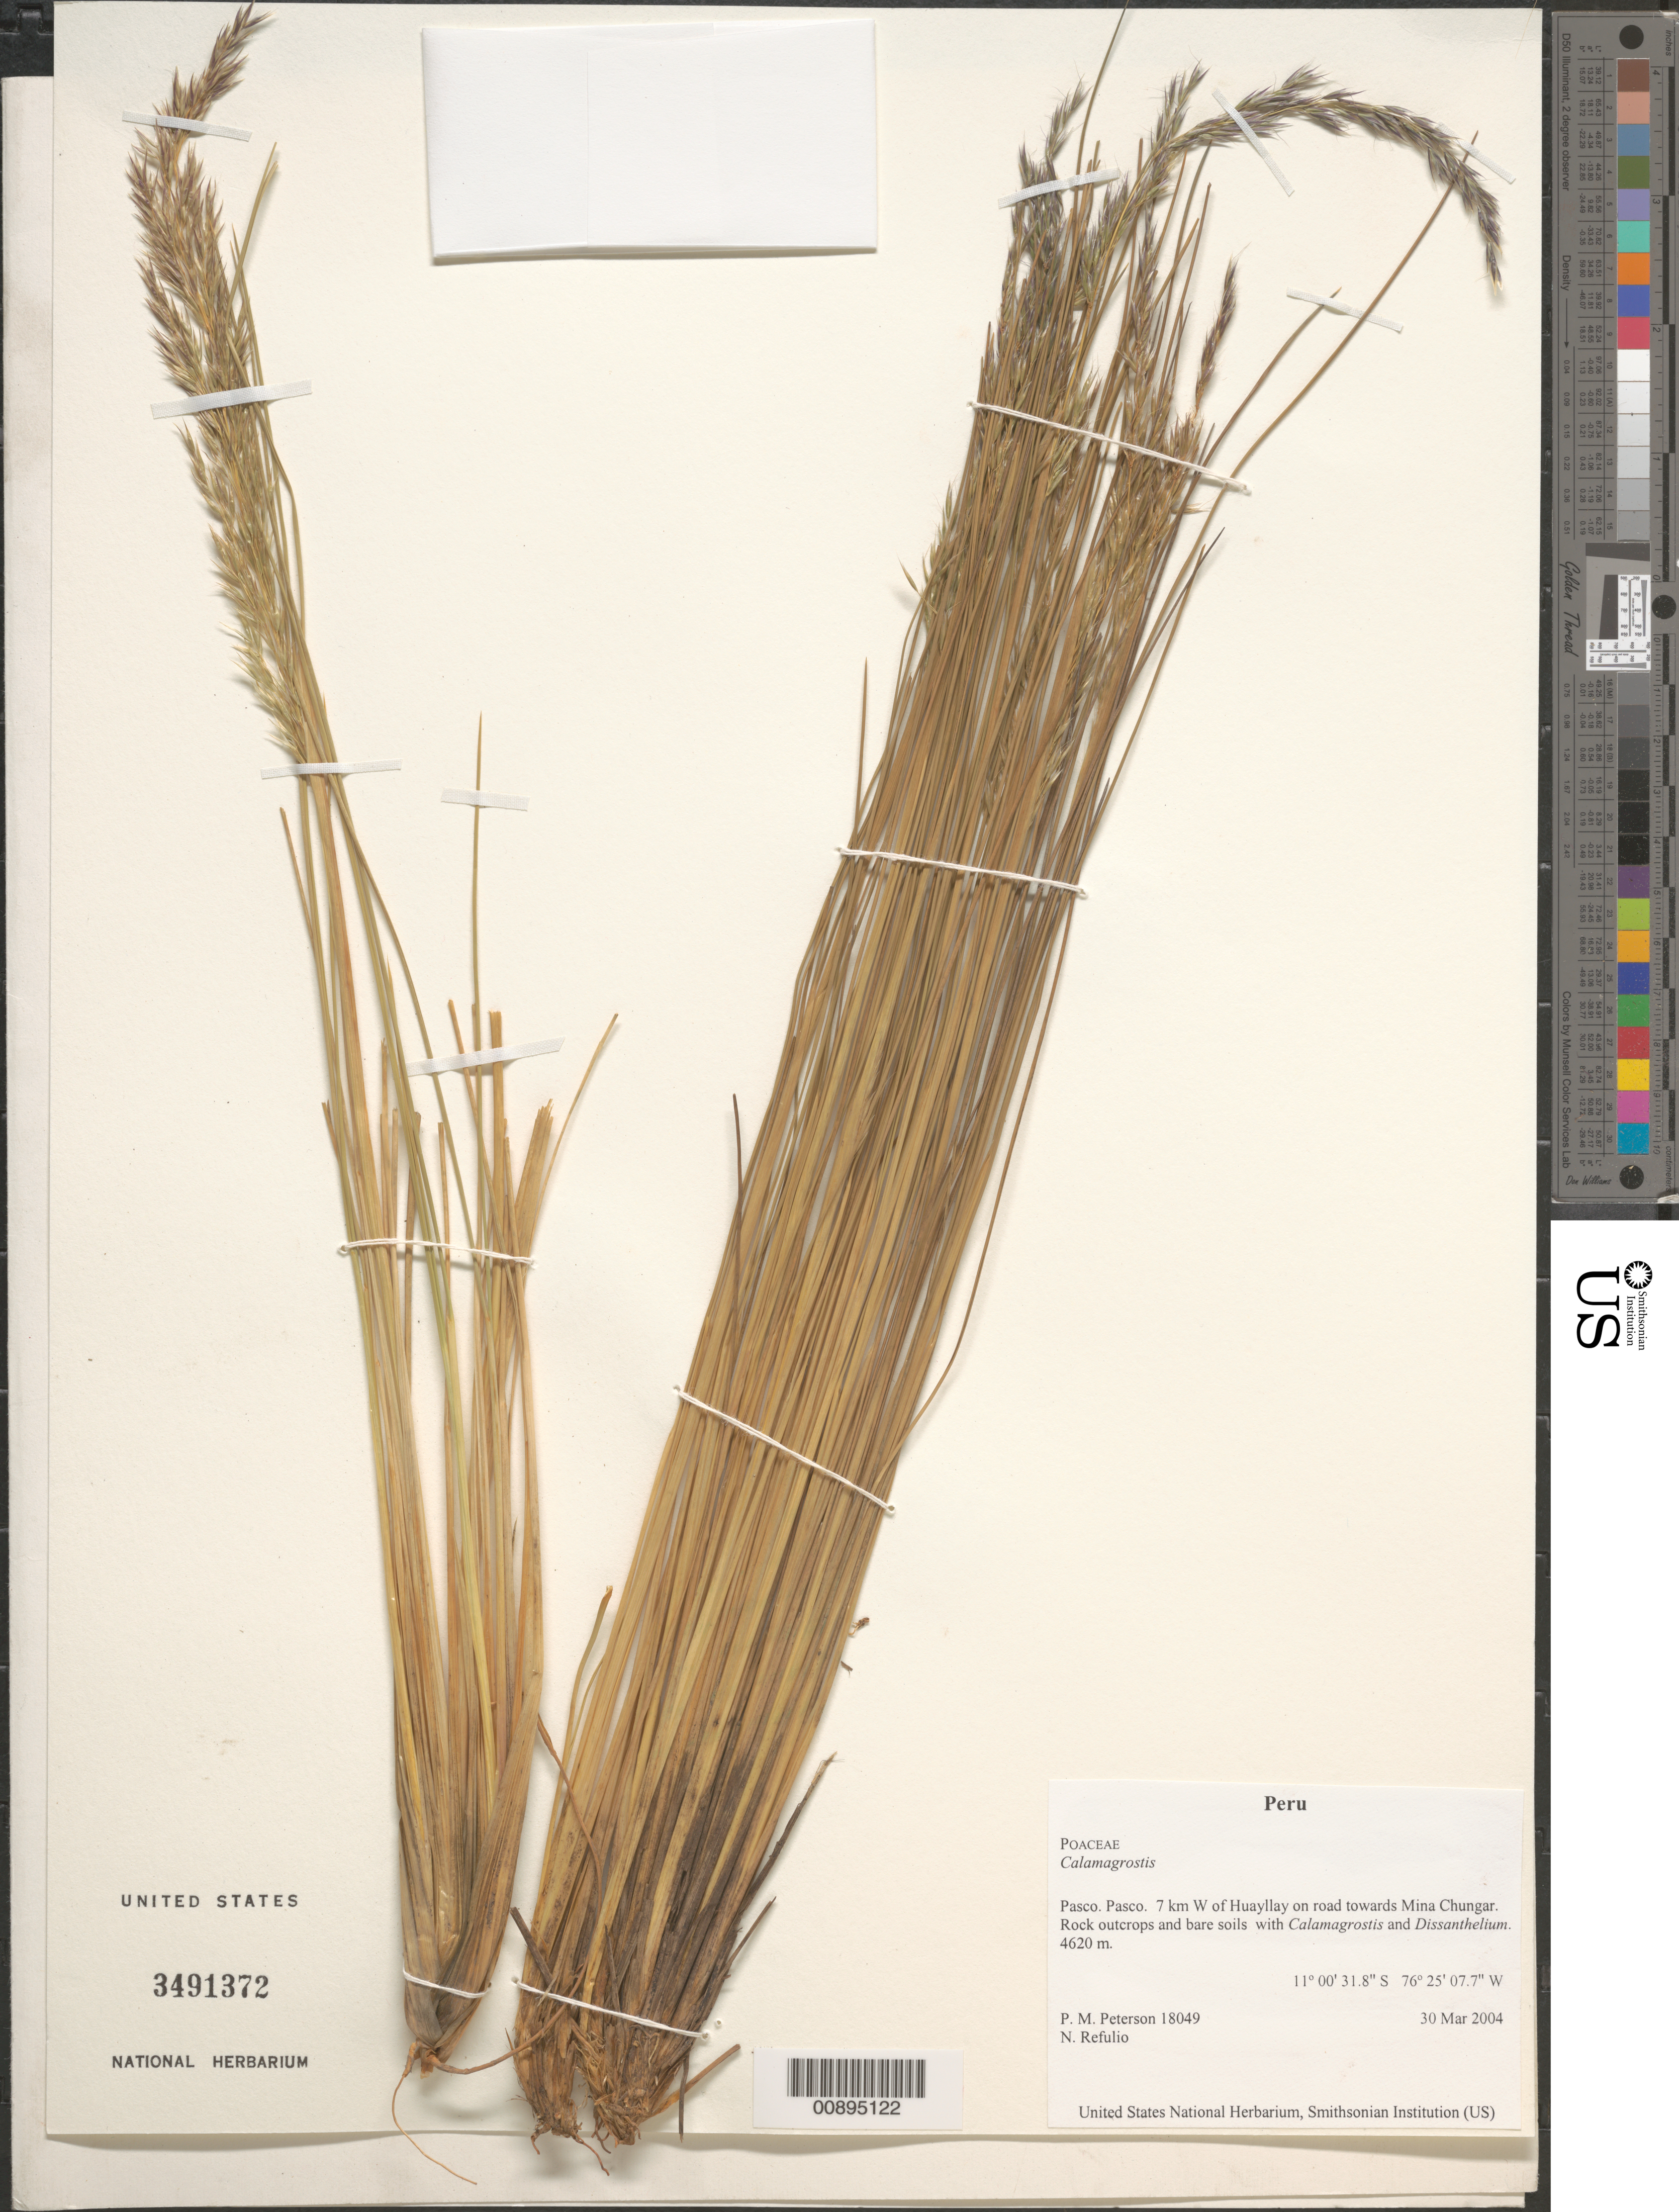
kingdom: Plantae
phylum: Tracheophyta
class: Liliopsida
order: Poales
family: Poaceae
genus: Calamagrostis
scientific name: Calamagrostis sp.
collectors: P. M. Peterson & N. Refulio-Rodríguez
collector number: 18049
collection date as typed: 30 Mar 2004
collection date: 2004-03-30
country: Peru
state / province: Pasco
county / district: Pasco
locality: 7 km W of Huayllay on road towards Mina Chungar. Rock outcrops and bare soils with Calamagrostis and Dissanthelium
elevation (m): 4620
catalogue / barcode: US 3491372